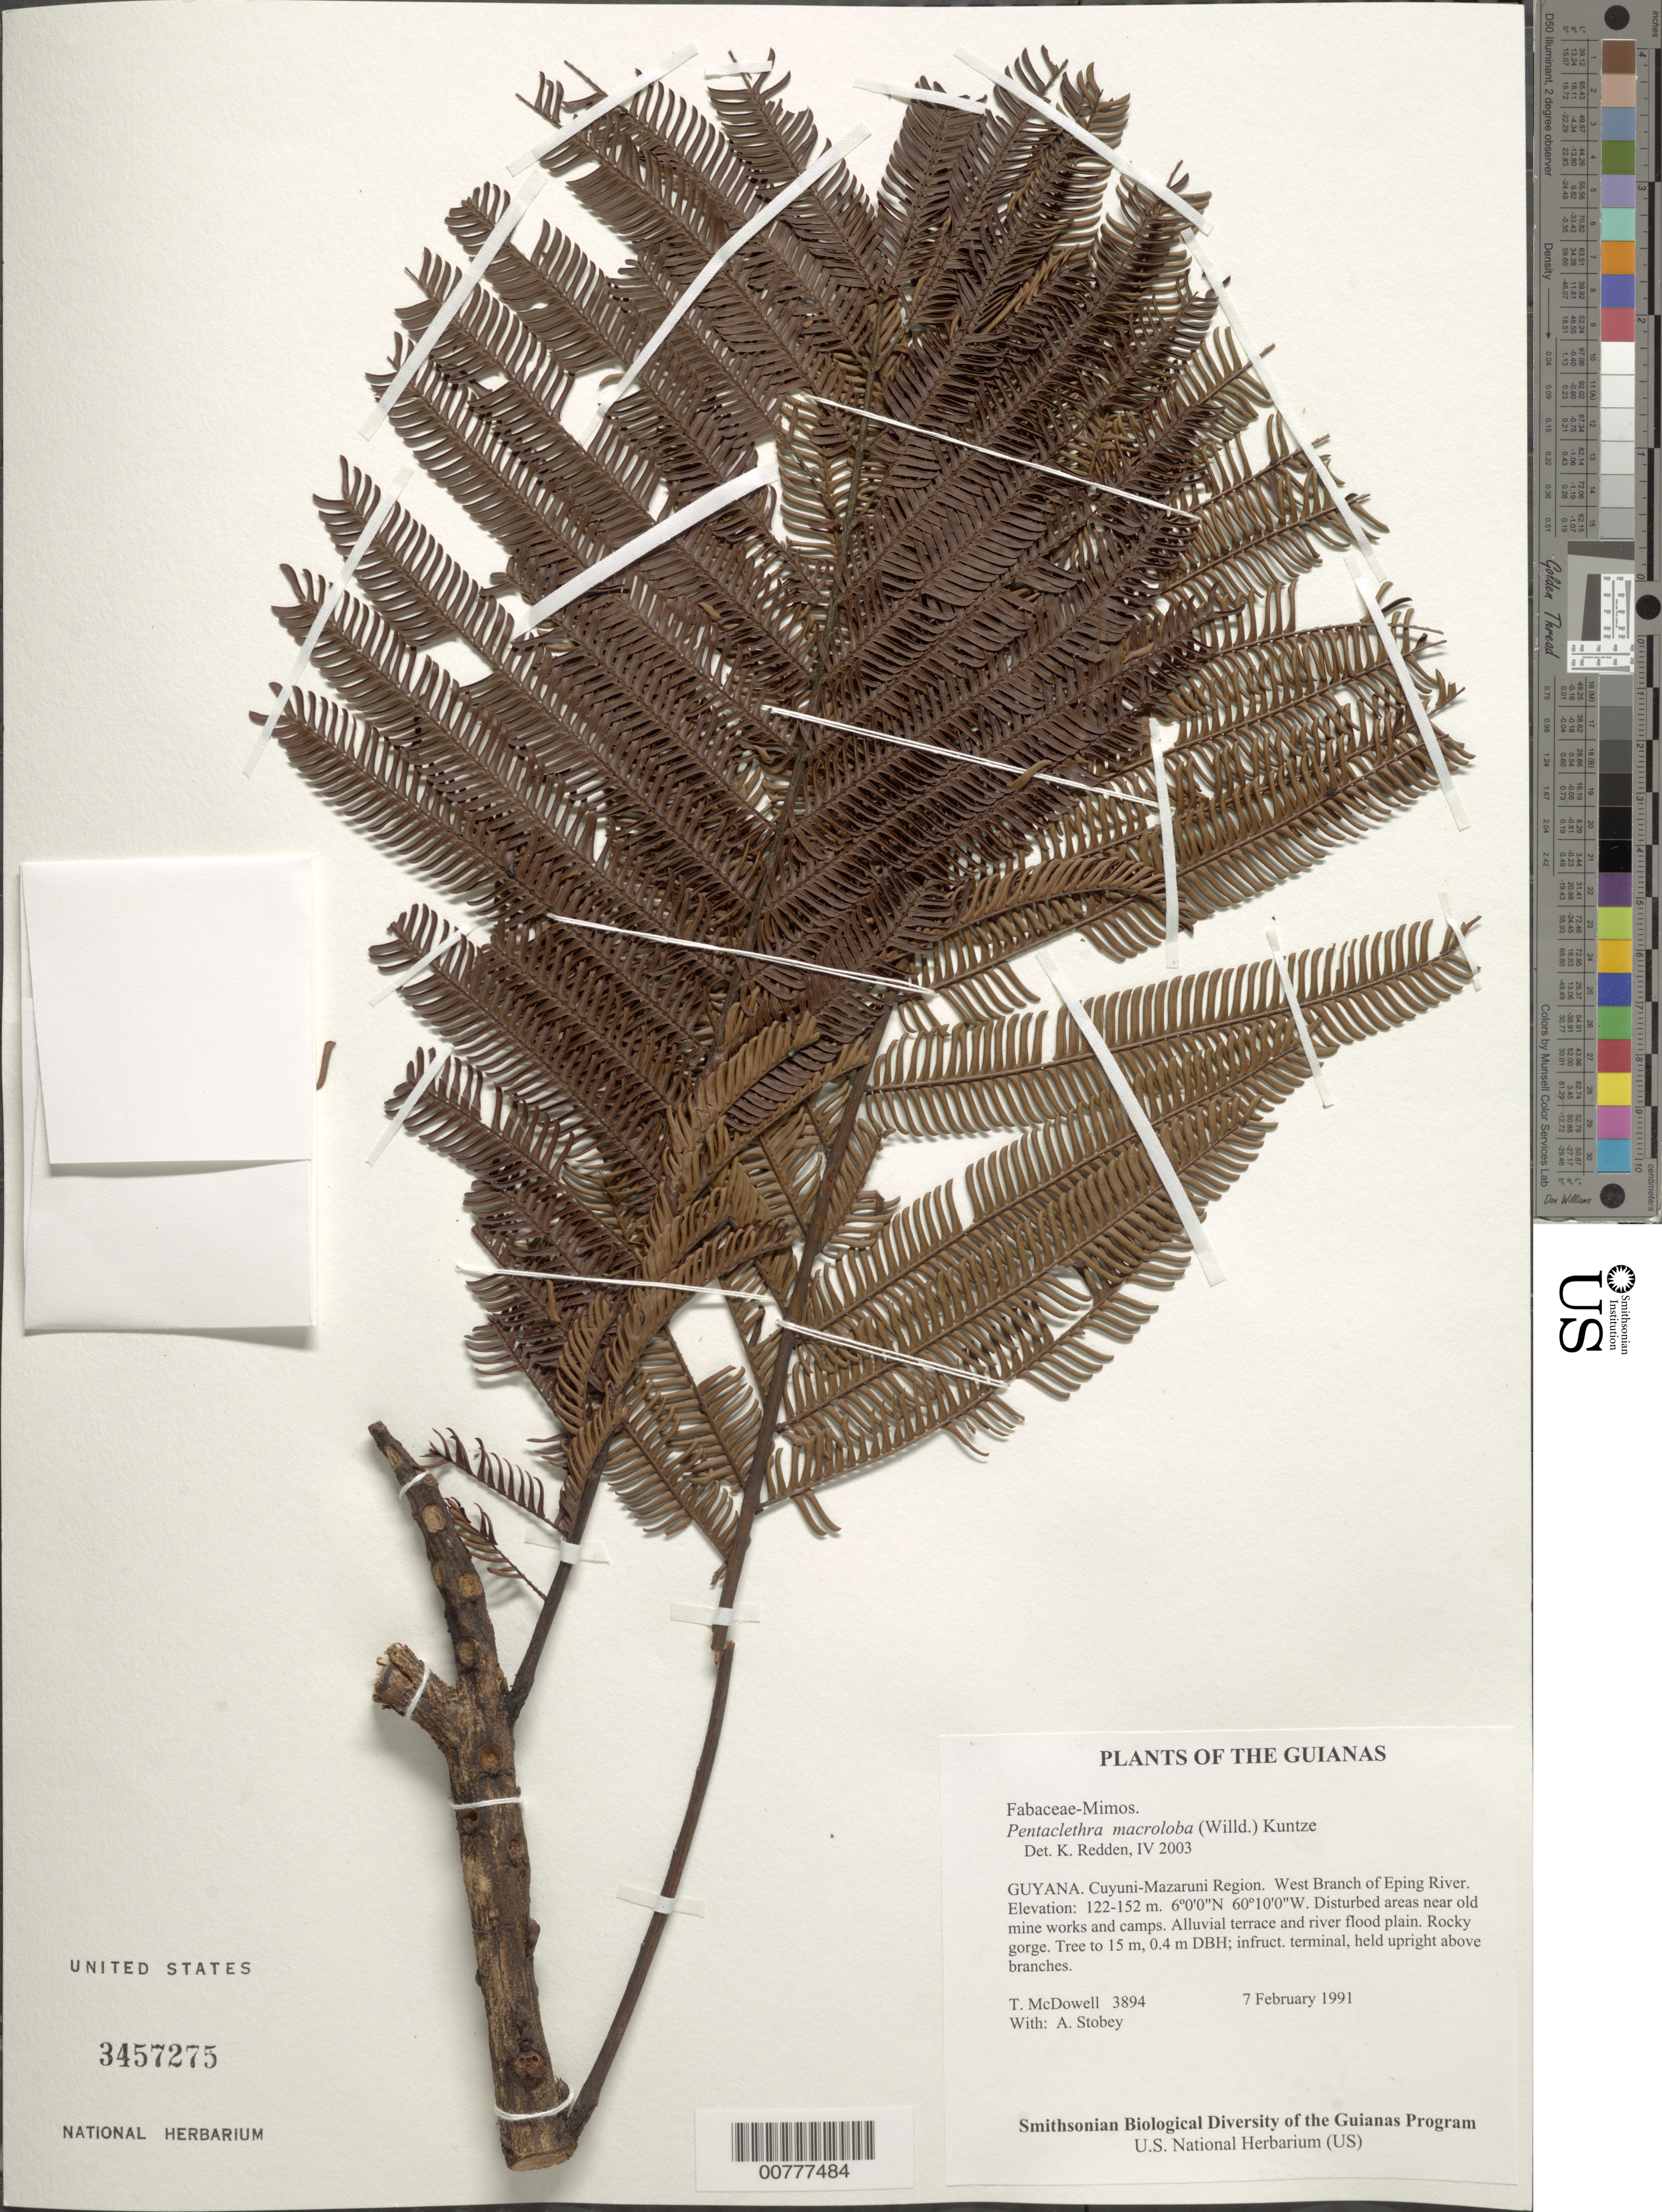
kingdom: Plantae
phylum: Tracheophyta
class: Magnoliopsida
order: Fabales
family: Fabaceae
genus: Pentaclethra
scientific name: Pentaclethra macroloba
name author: (Willd.) Kuntze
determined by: Redden, K. M.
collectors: T. McDowell & A. Stobey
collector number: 3894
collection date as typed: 7 February 1991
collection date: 1991-02-07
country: Guyana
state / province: Cuyuni-Mazaruni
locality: West Branch of Eping River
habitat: Disturbed areas near old mine works and camps. Alluvial terrace and river flood plain. Rocky gorge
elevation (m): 122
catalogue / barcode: US 3457275